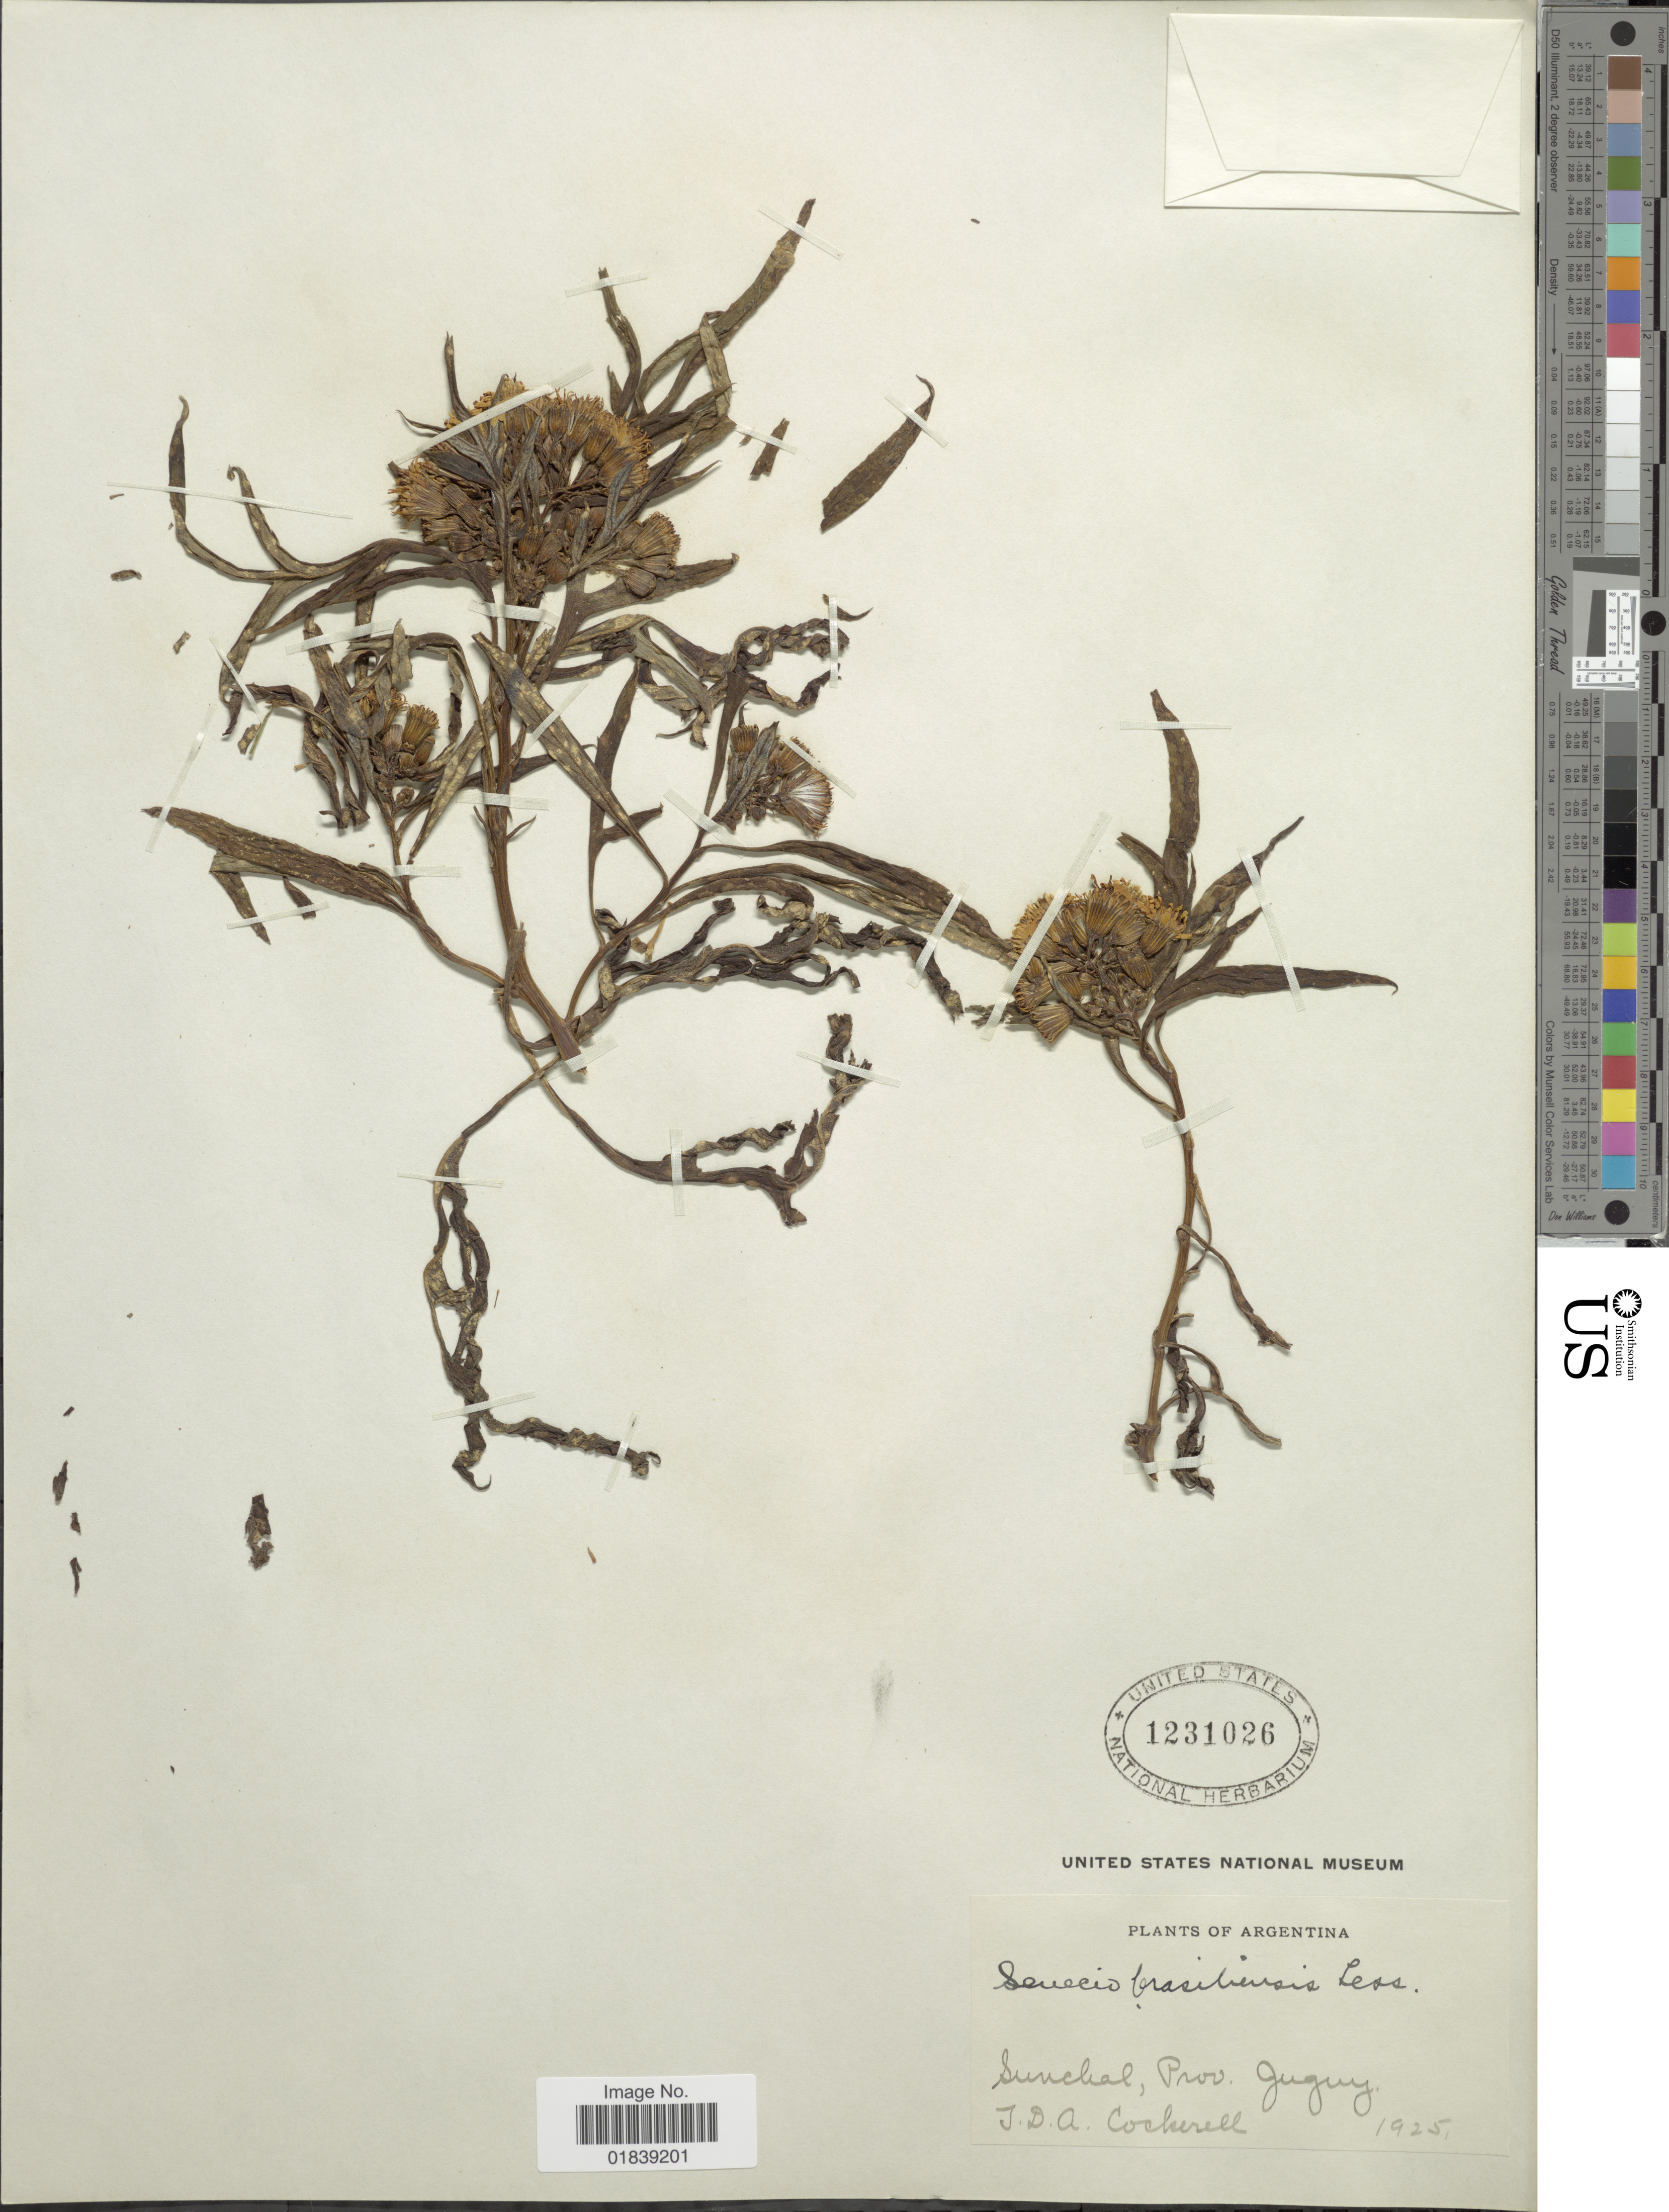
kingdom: Plantae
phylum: Tracheophyta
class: Magnoliopsida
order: Asterales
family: Asteraceae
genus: Senecio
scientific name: Senecio brasiliensis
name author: (Spreng.) Less.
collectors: T. Cockerell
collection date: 1925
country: Argentina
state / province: Jujuy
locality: Sunchal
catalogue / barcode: US 1231026